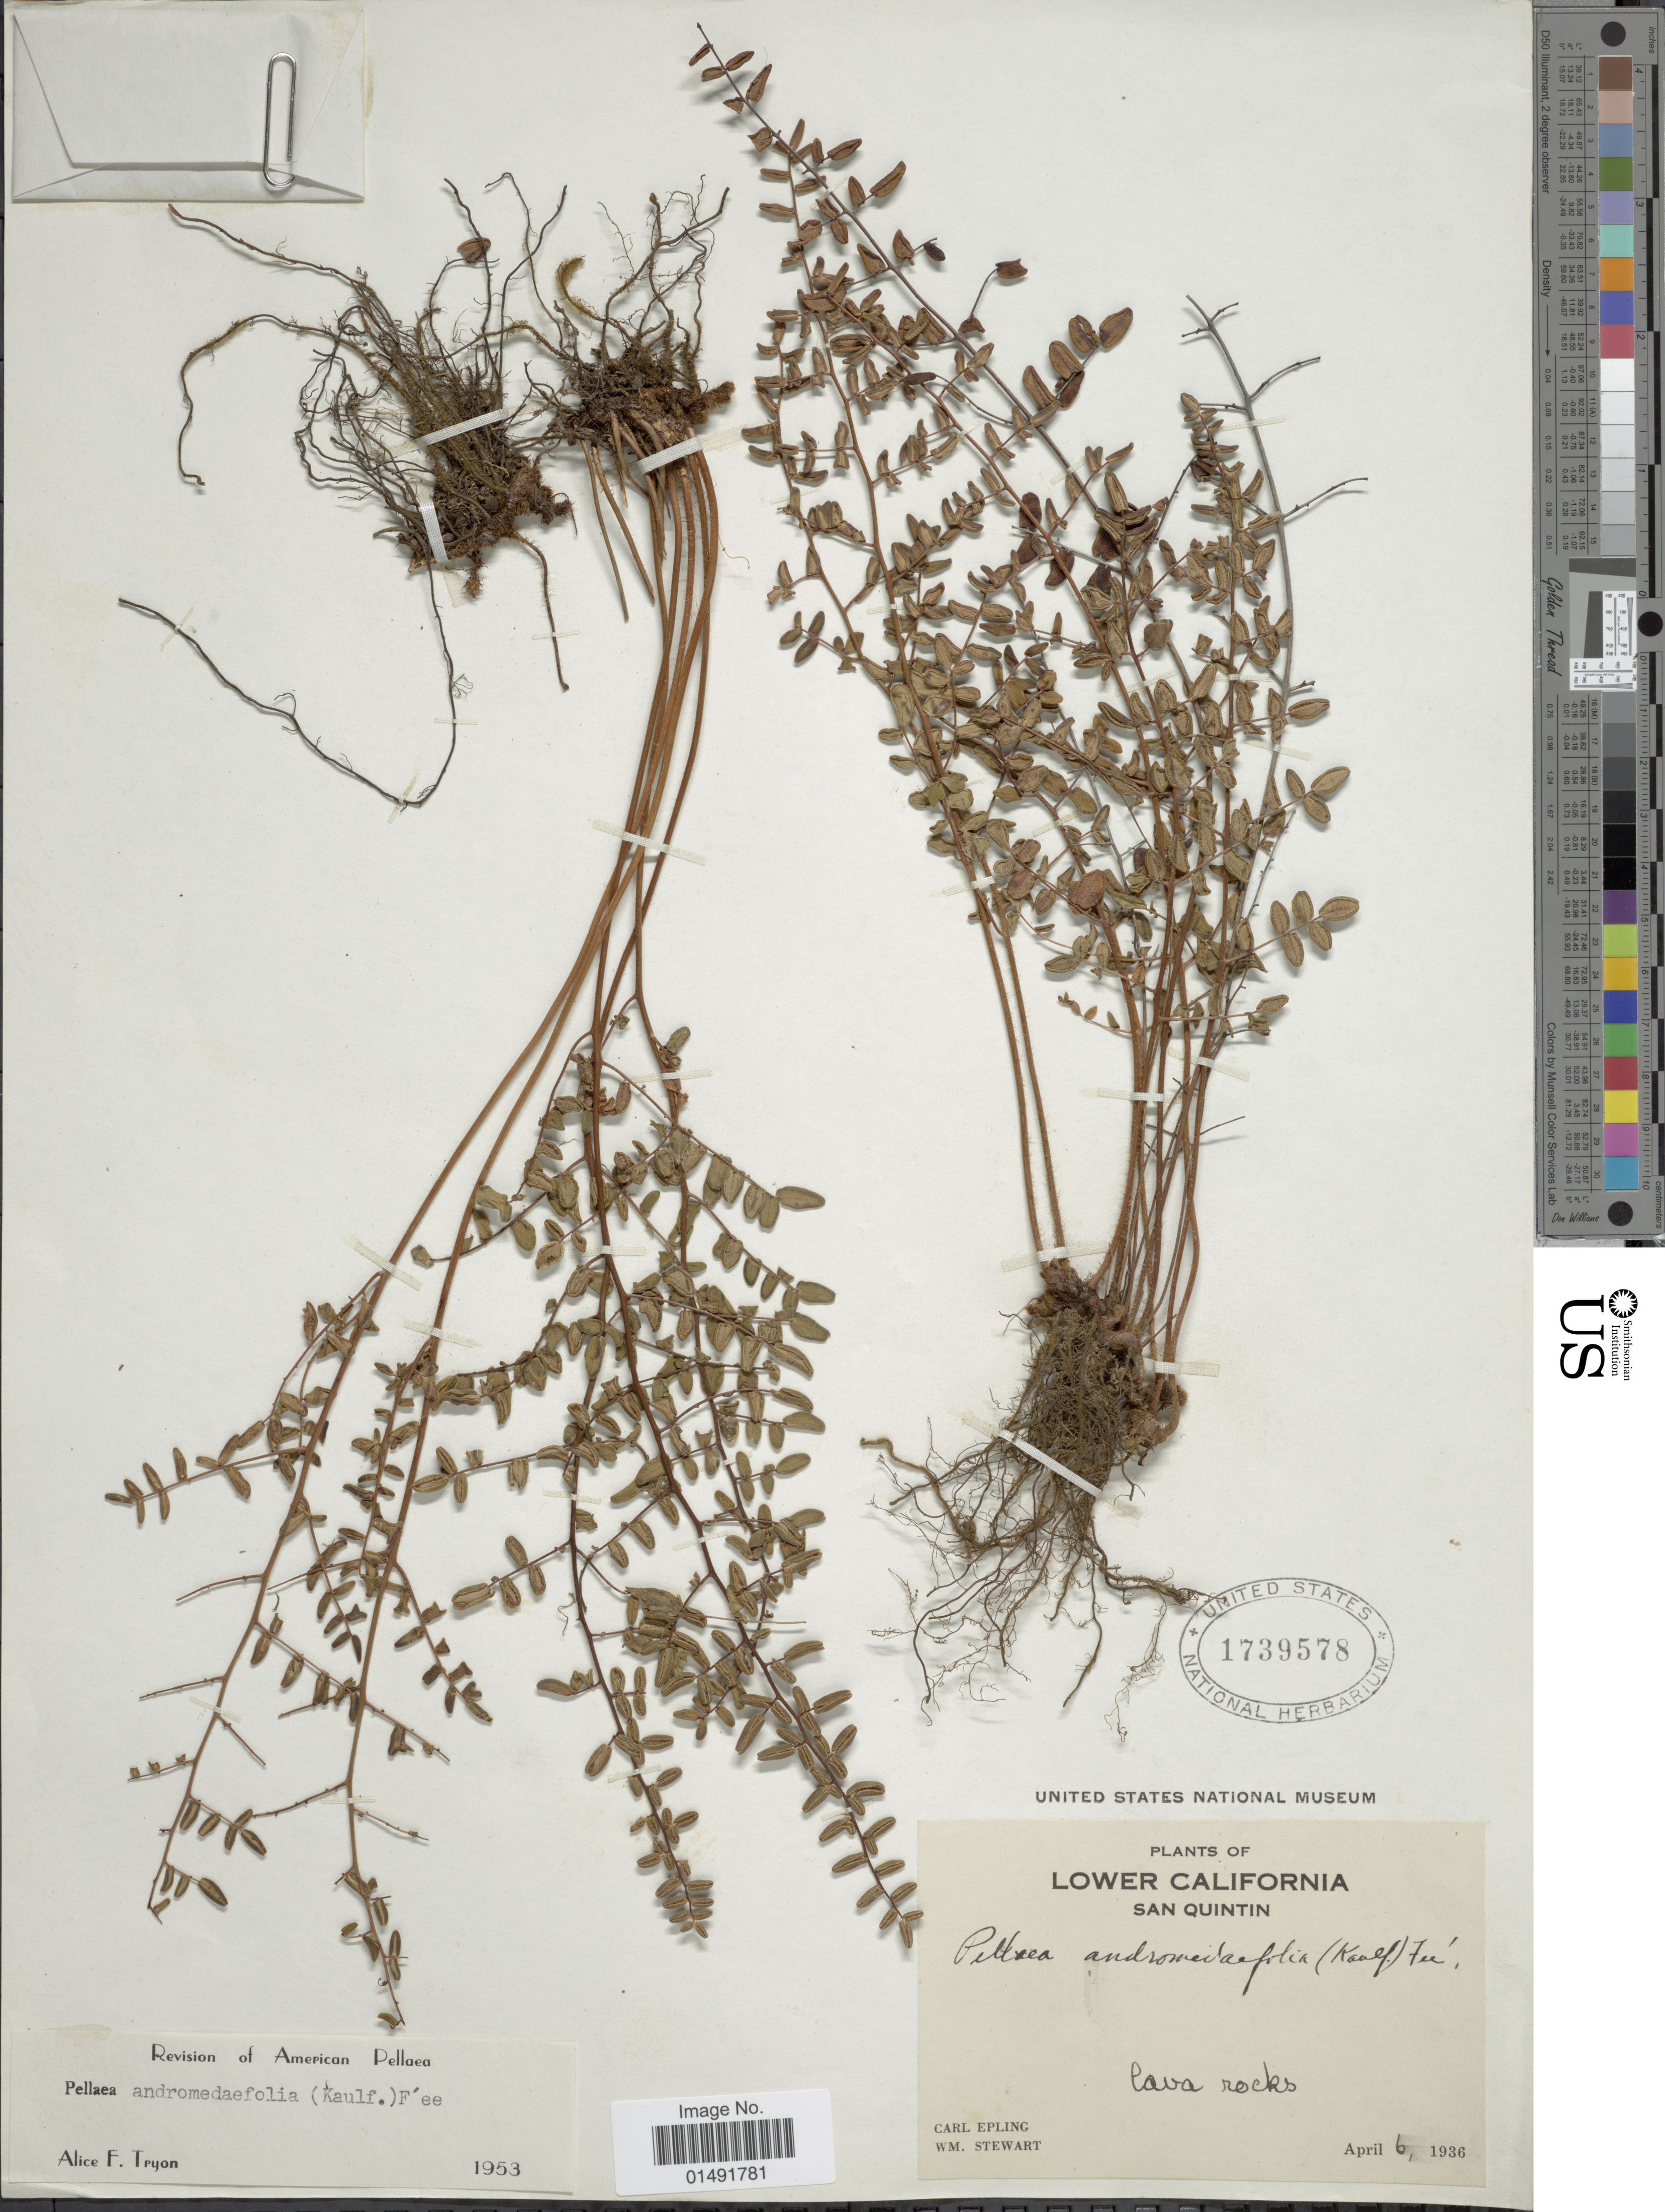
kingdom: Plantae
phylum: Tracheophyta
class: Polypodiopsida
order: Polypodiales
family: Pteridaceae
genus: Pellaea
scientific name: Pellaea andromedifolia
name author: (Kaulf.) Fée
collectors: C. C. Epling & W. Stewart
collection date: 1936-04-06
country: United States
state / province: California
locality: San Quintin, Lava rocks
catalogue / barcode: US 1739578